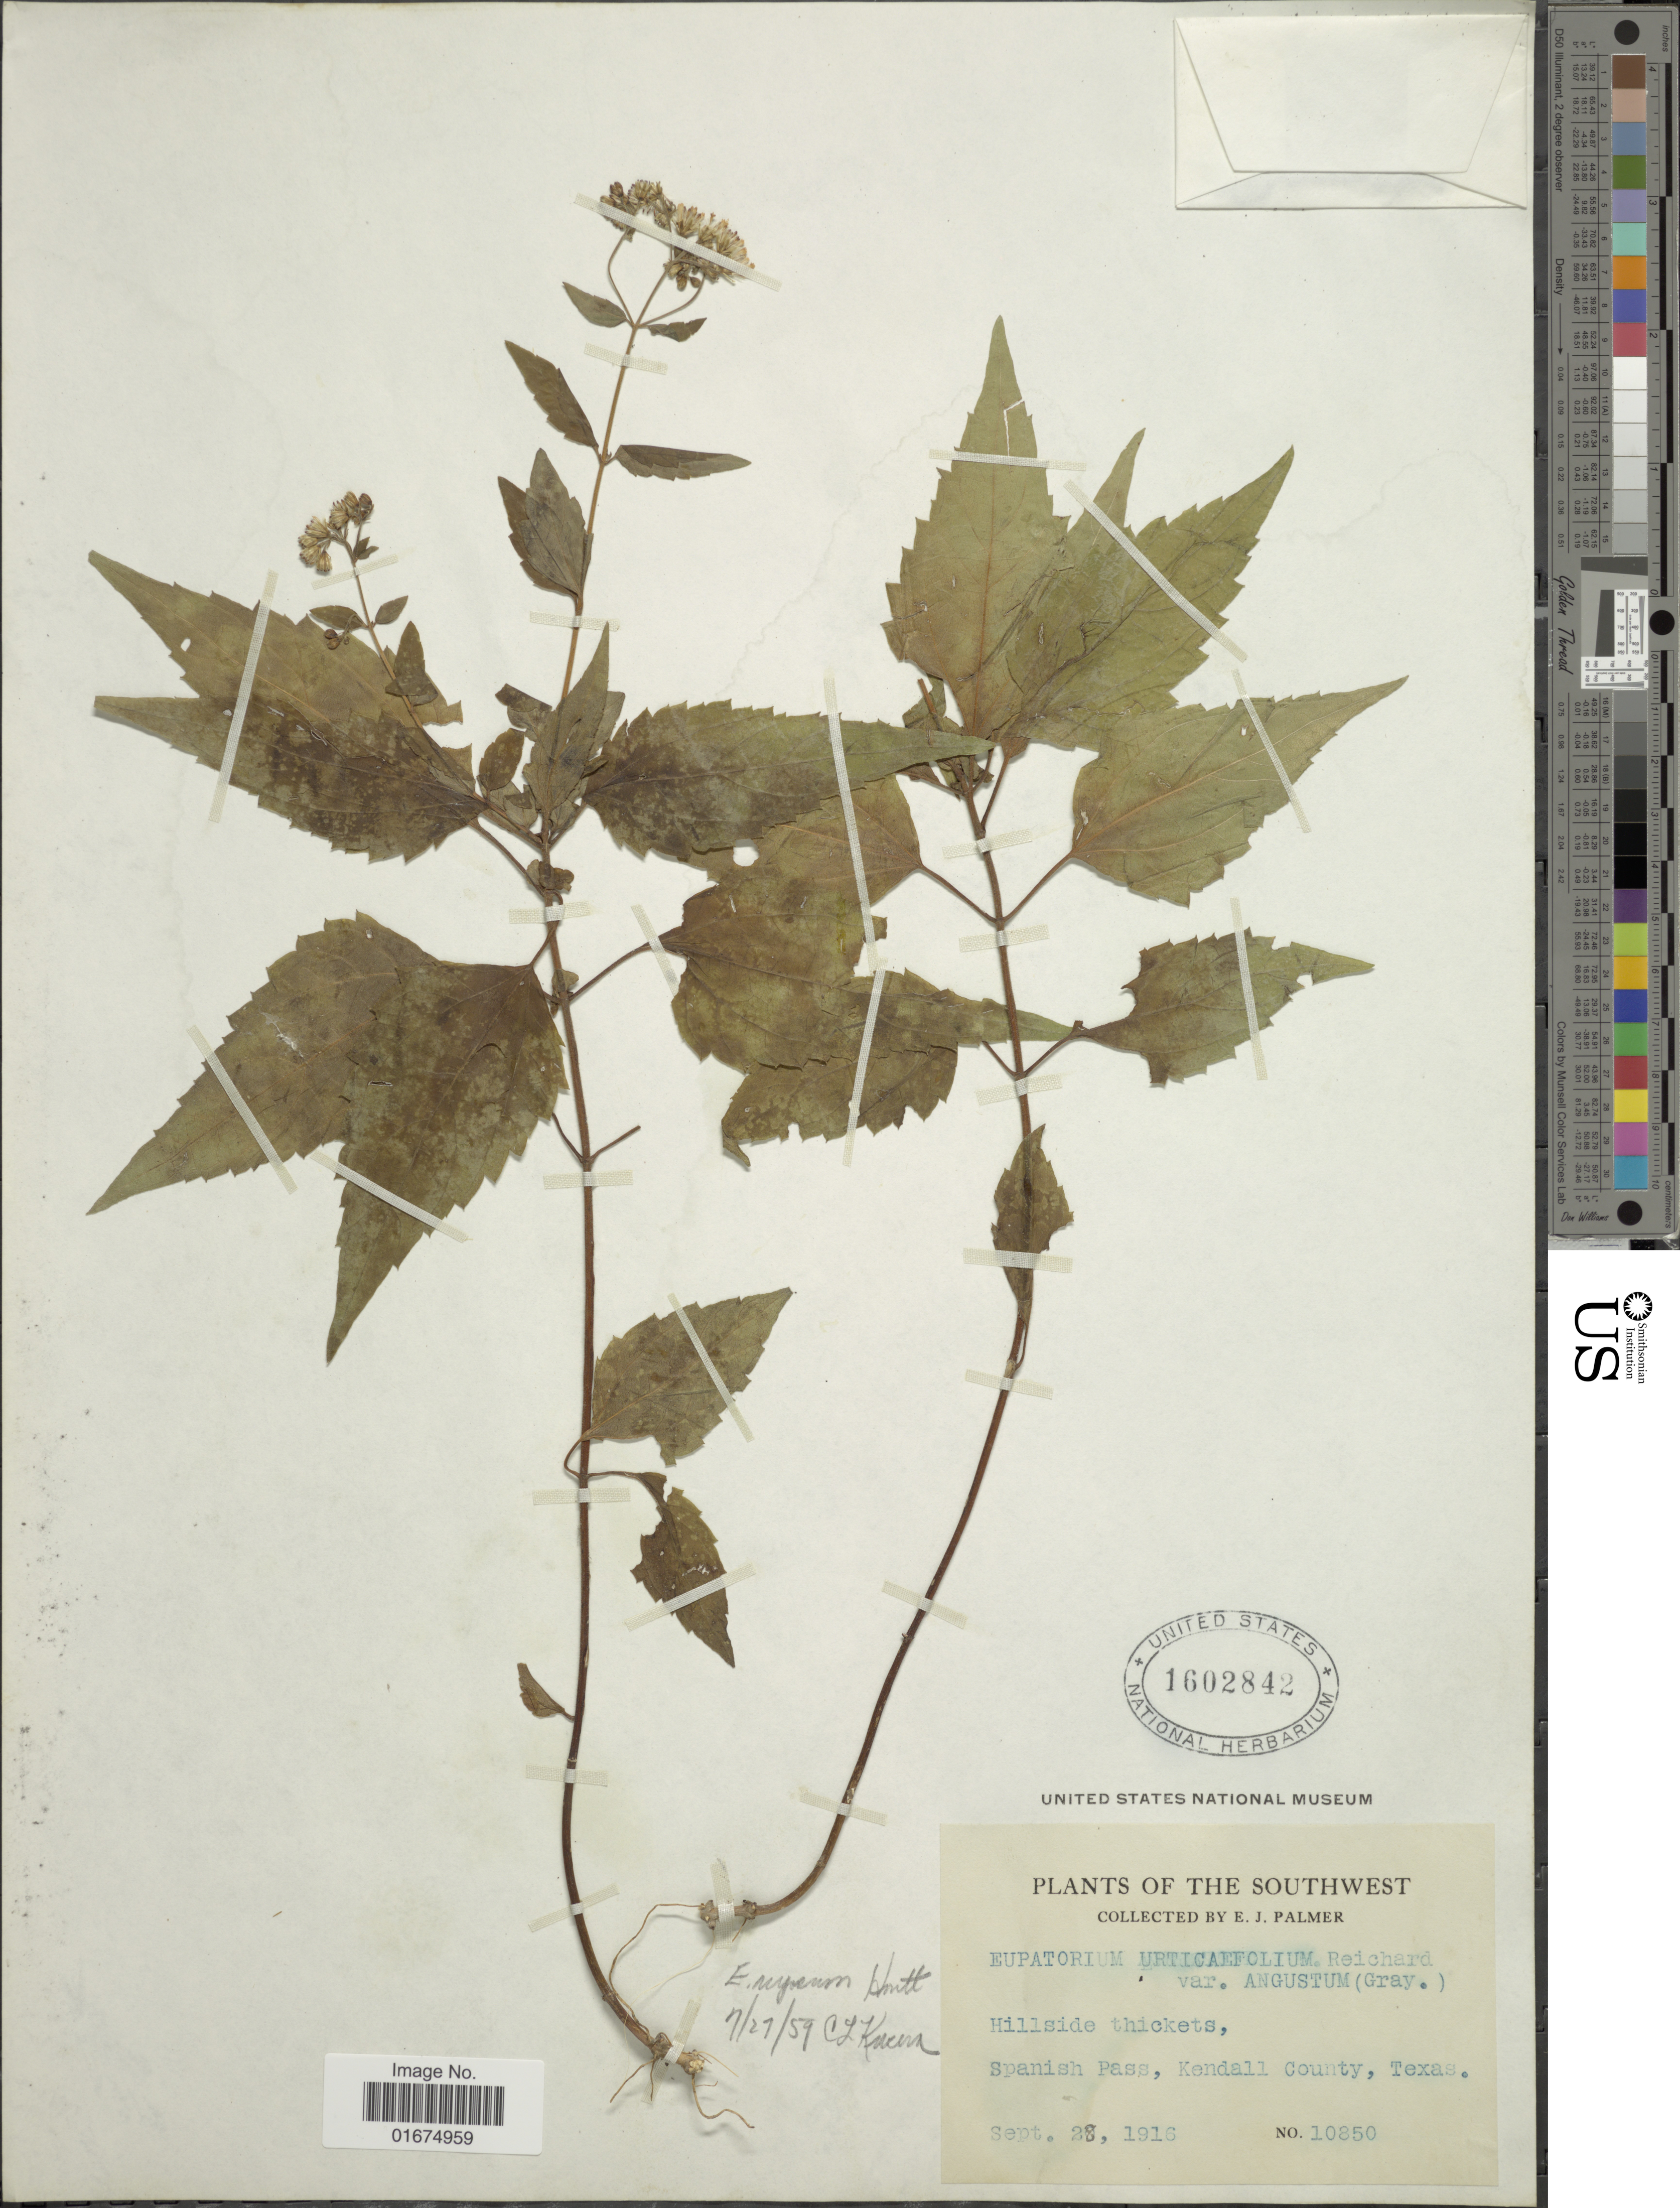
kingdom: Plantae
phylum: Tracheophyta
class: Magnoliopsida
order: Asterales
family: Asteraceae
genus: Ageratina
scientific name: Ageratina altissima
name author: (L.) R.M. King & H. Rob.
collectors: E. J. Palmer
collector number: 10850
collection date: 1916-09-28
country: United States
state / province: Texas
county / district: Kendall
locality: The Southwest, Spanish Pass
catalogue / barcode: US 1602842